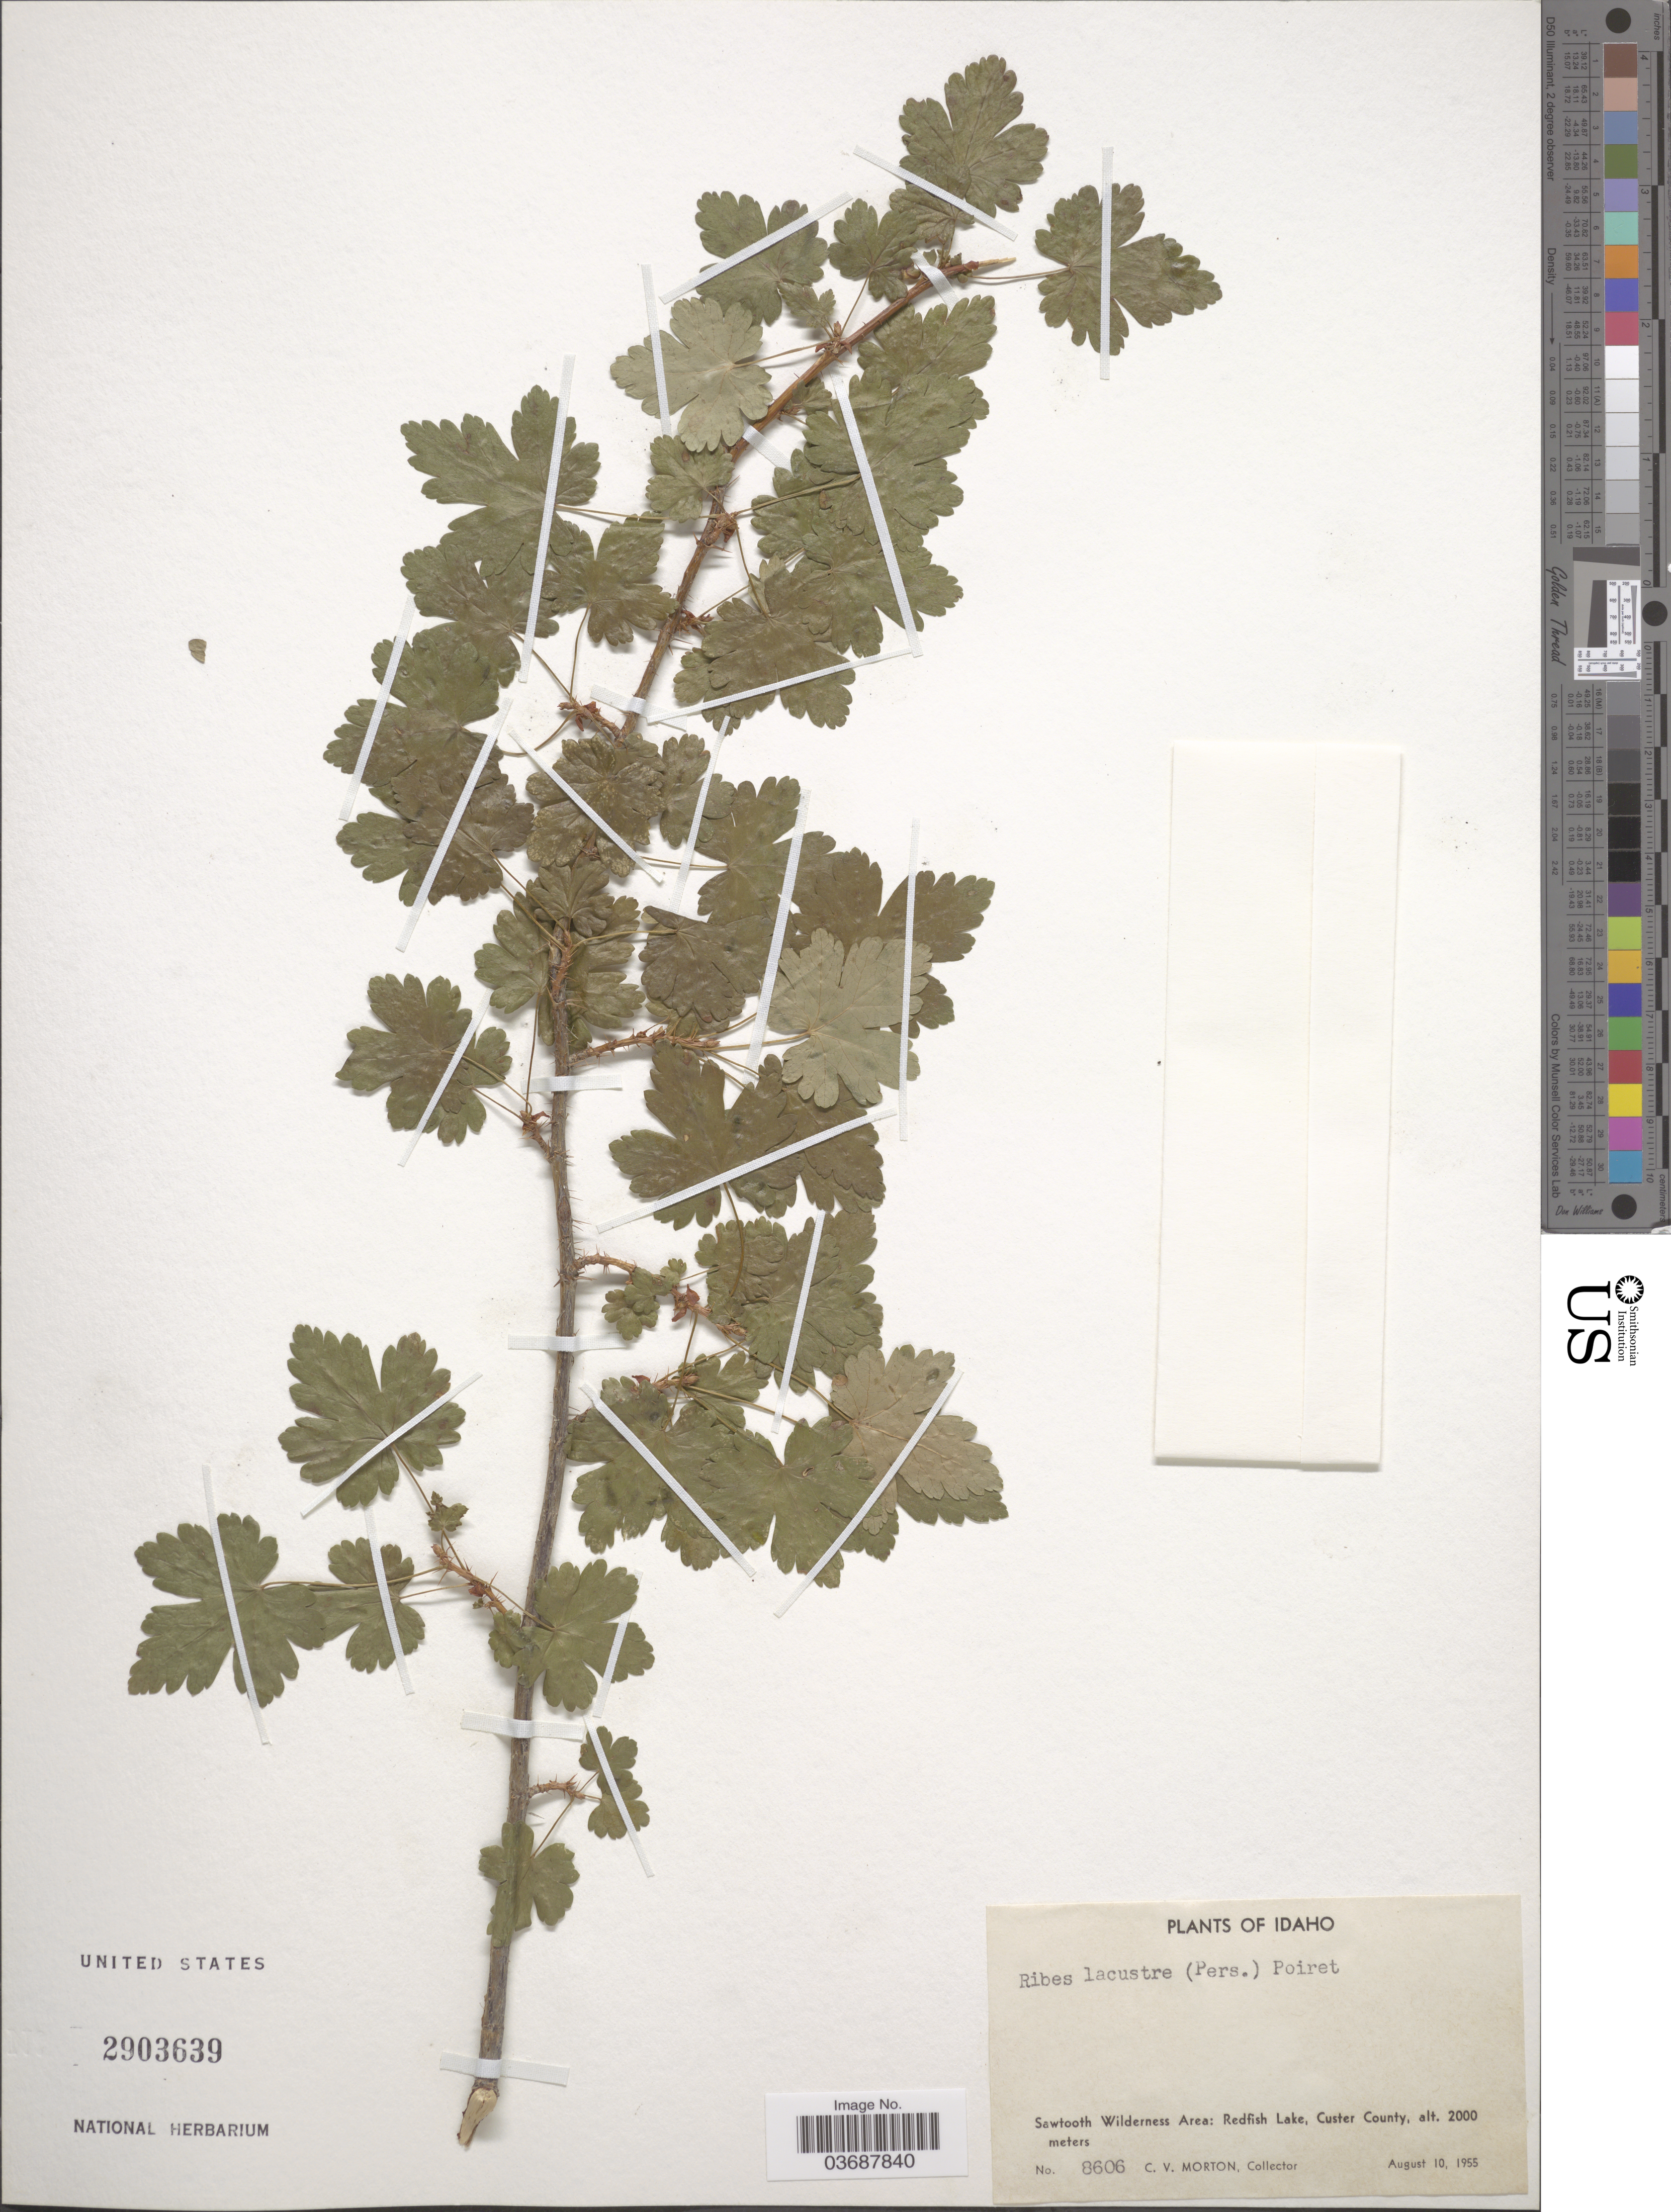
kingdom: Plantae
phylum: Tracheophyta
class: Magnoliopsida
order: Saxifragales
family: Grossulariaceae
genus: Ribes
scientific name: Ribes lacustre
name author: (Pers.) Poir.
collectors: C. V. Morton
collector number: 8606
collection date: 1955-08-10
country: United States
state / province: Idaho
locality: Sawtooth Wilderness Area: Redfish Lake, Custer County.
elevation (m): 2000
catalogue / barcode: US 2903639